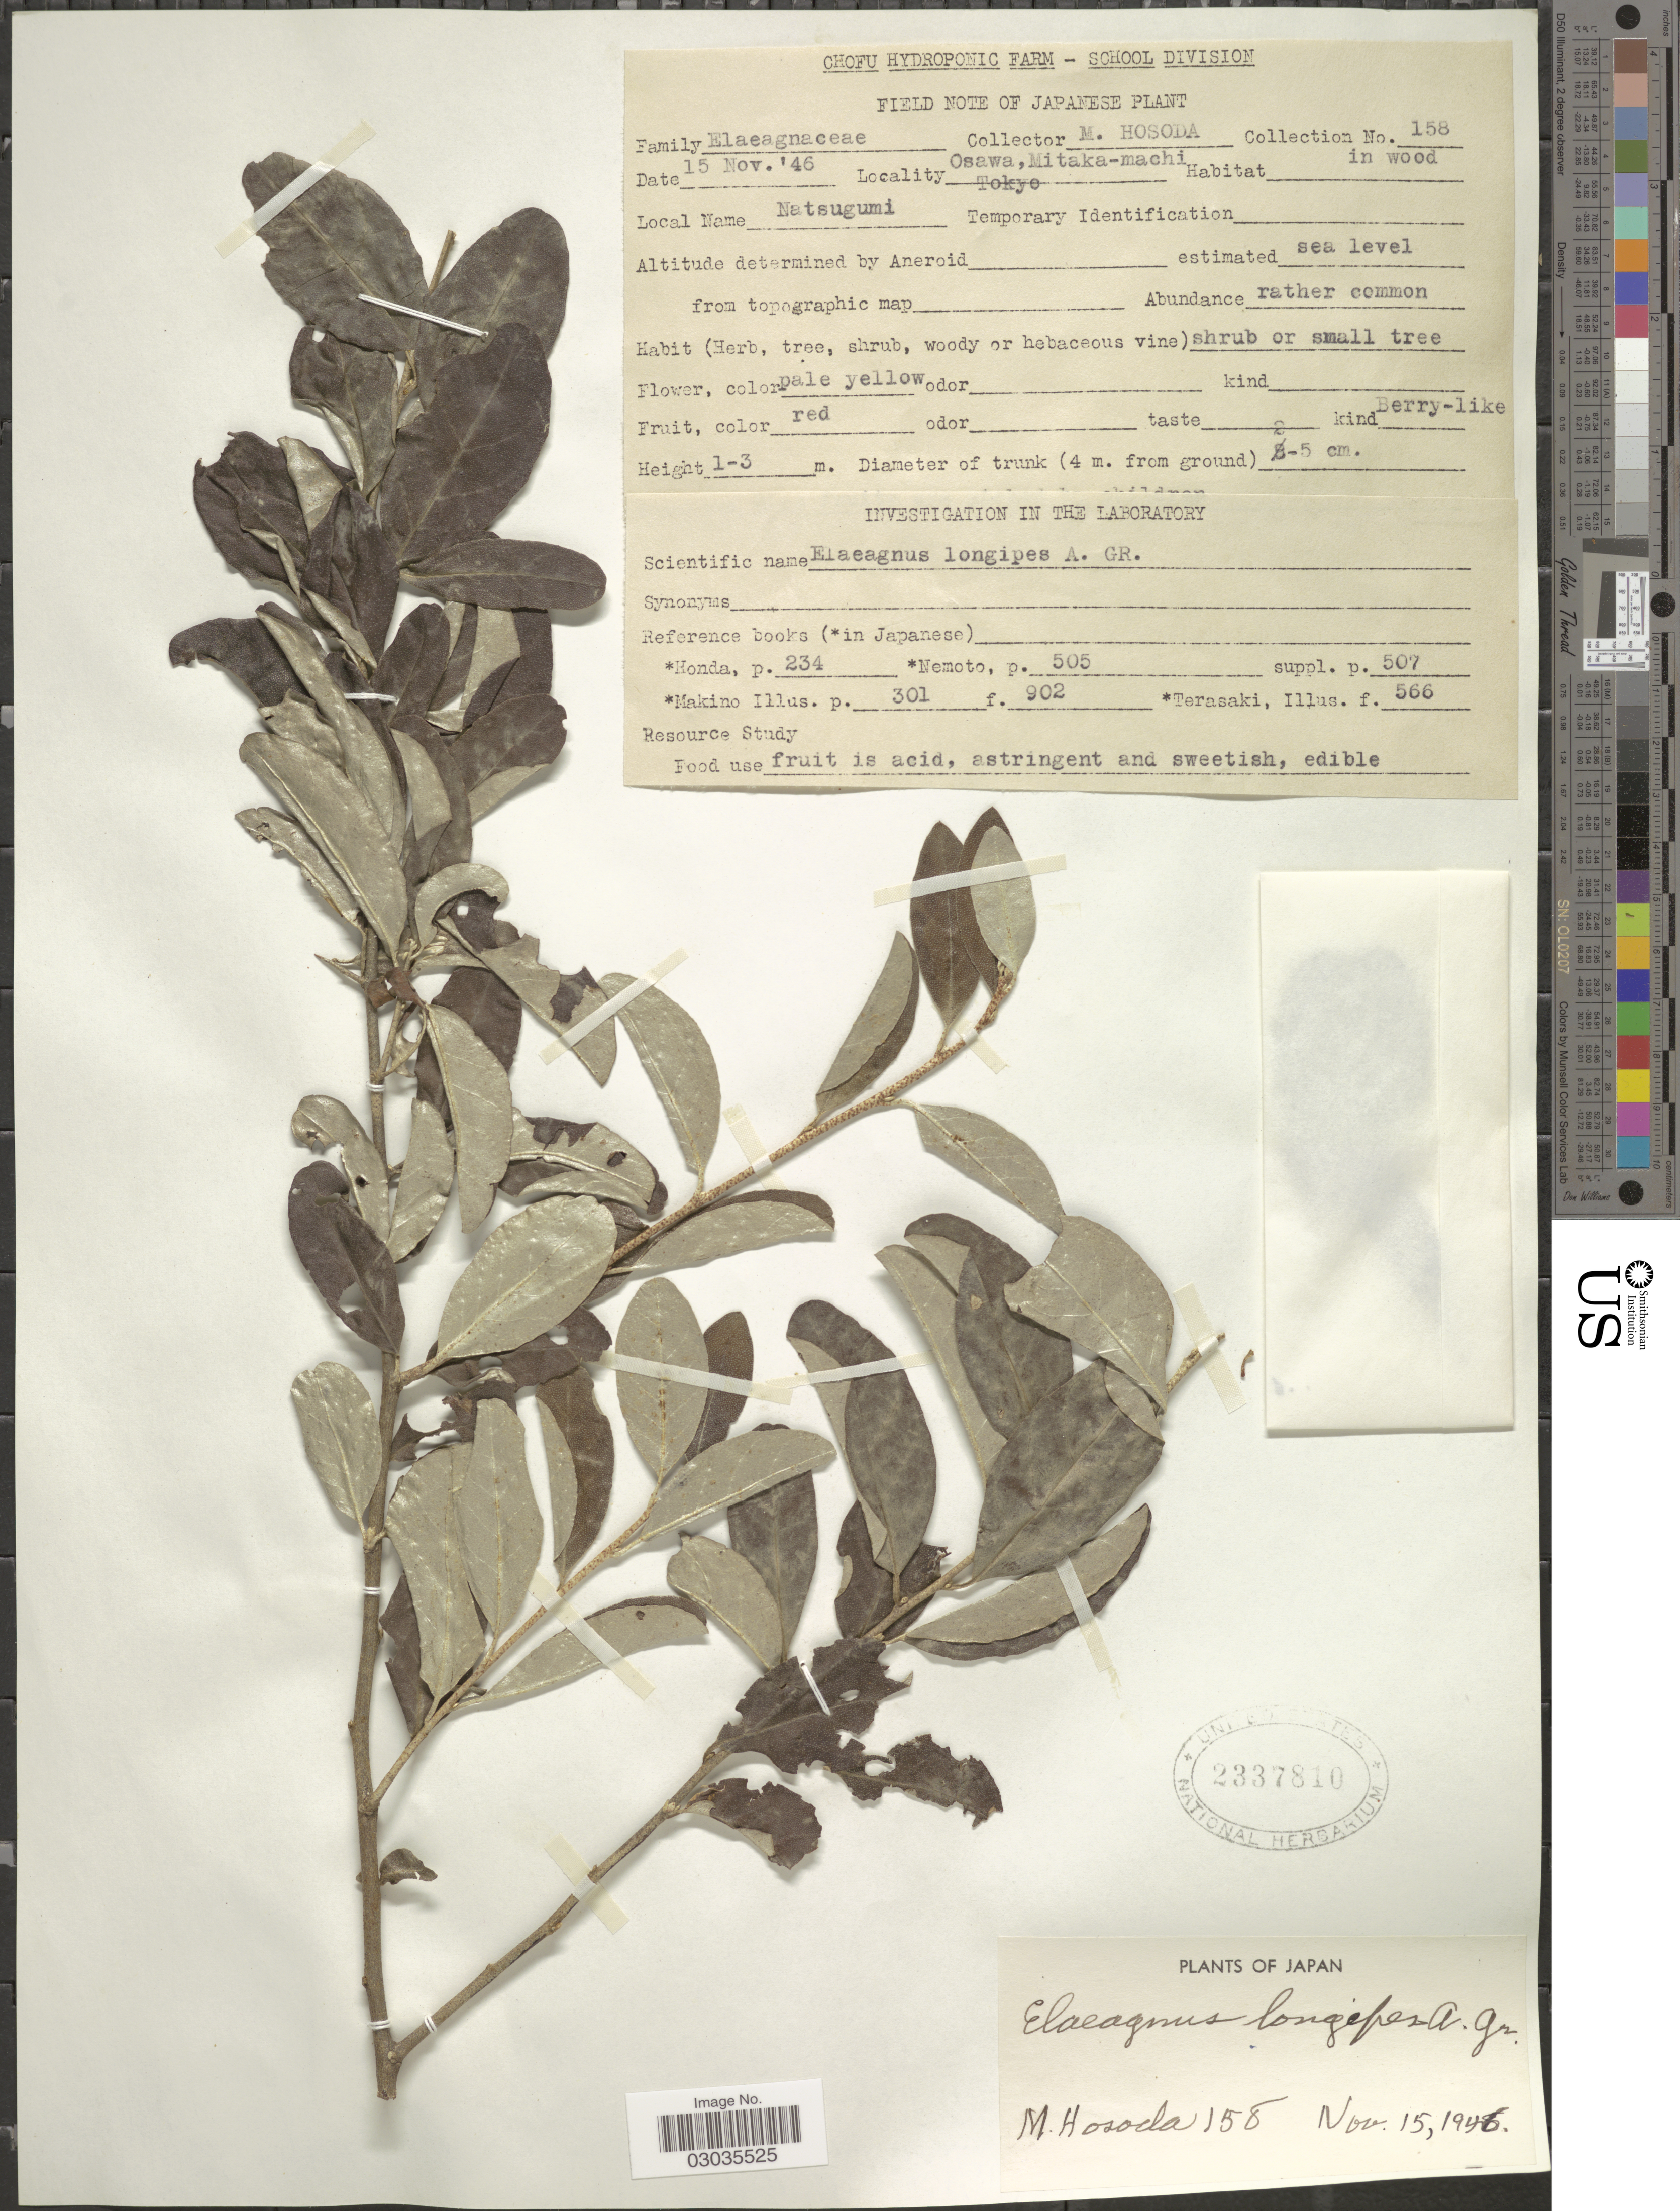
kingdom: Plantae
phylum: Tracheophyta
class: Magnoliopsida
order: Rosales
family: Elaeagnaceae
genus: Elaeagnus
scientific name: Elaeagnus longipes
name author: A. Gray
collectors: M. Hosoda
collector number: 158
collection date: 1946-11-15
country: Japan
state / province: Tokyo, Federal City of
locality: Osawa, Mitaka-machi, Tokyo.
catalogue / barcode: US 2337810